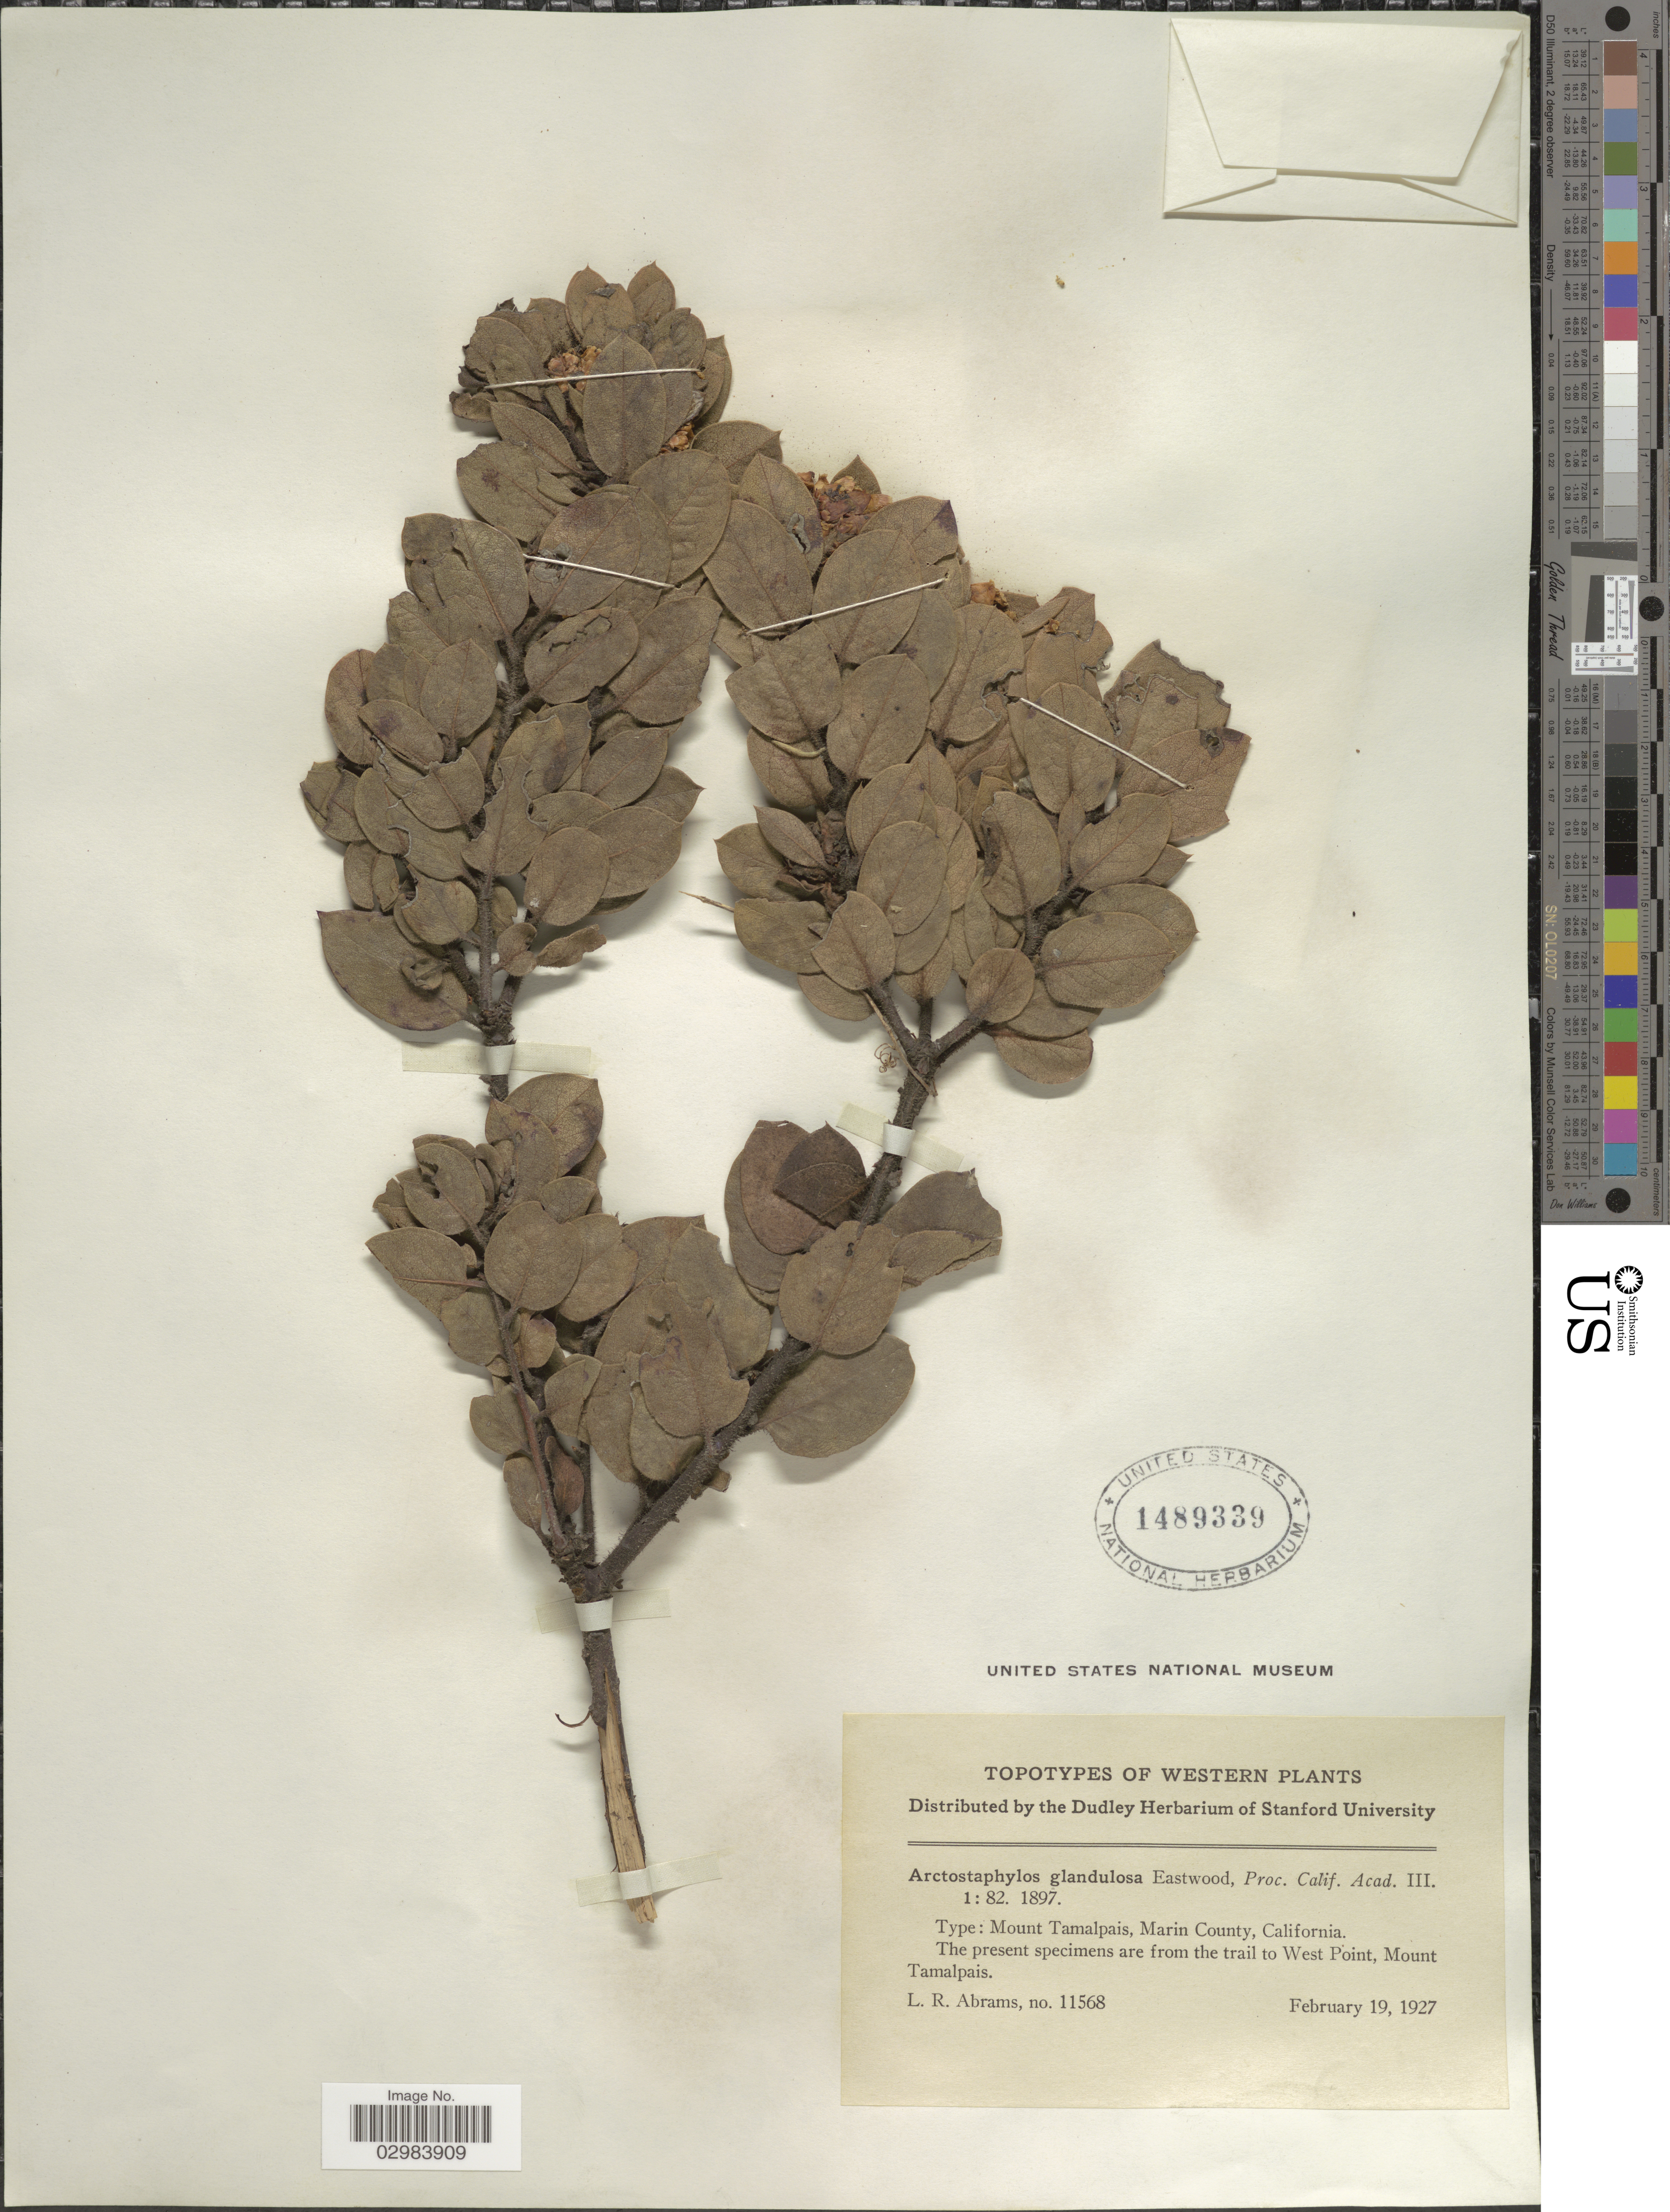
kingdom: Plantae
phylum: Tracheophyta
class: Magnoliopsida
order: Ericales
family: Ericaceae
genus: Arctostaphylos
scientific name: Arctostaphylos glandulosa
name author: Eastw.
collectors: L. Abrams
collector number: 11568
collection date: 1927-02-19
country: United States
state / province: California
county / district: Marin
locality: Mount Tamalpais, Marin County, from the trail to West Point, Mount Tamalpais.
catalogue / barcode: US 1489339